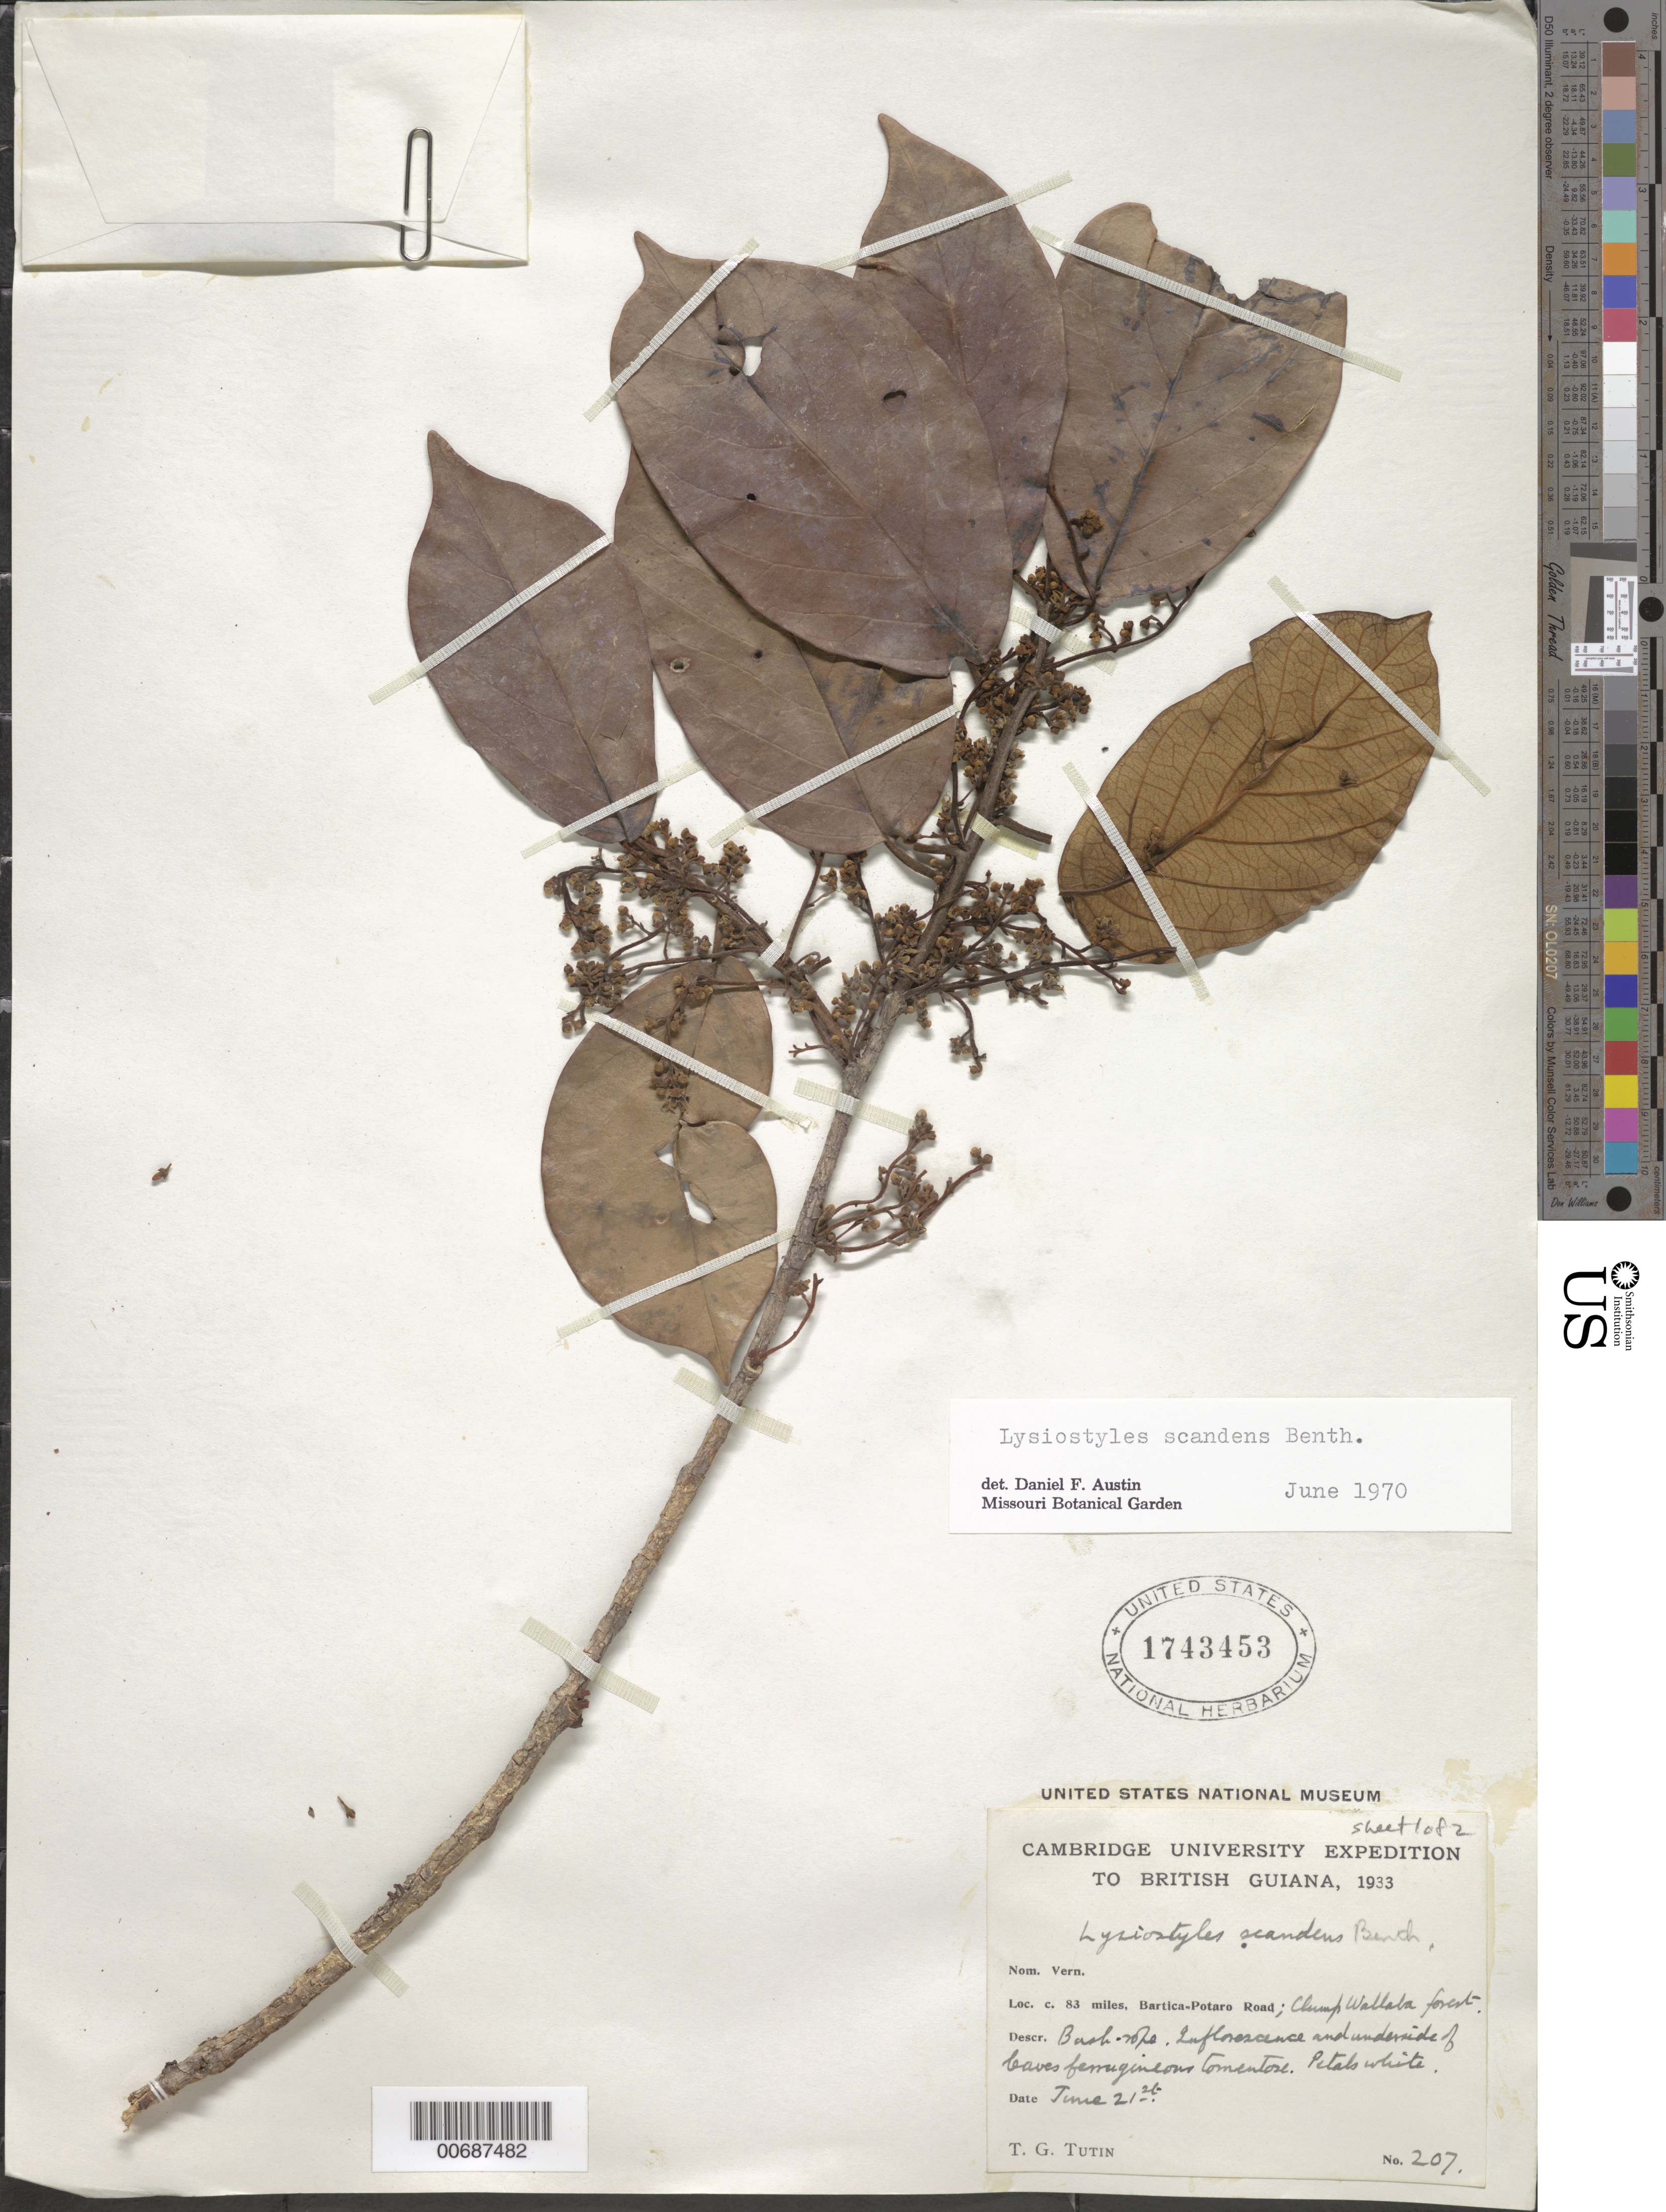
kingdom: Plantae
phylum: Tracheophyta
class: Magnoliopsida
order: Solanales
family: Convolvulaceae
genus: Lysiostyles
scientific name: Lysiostyles scandens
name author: Benth.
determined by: Austin, D. F.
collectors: T. G. Tutin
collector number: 207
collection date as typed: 21-Jun-33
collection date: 1933-06-21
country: Guyana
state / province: Potaro-Siparuni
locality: Bartica-Potaro road, mile 83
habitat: Clump forest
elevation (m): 122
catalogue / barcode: US 1743453